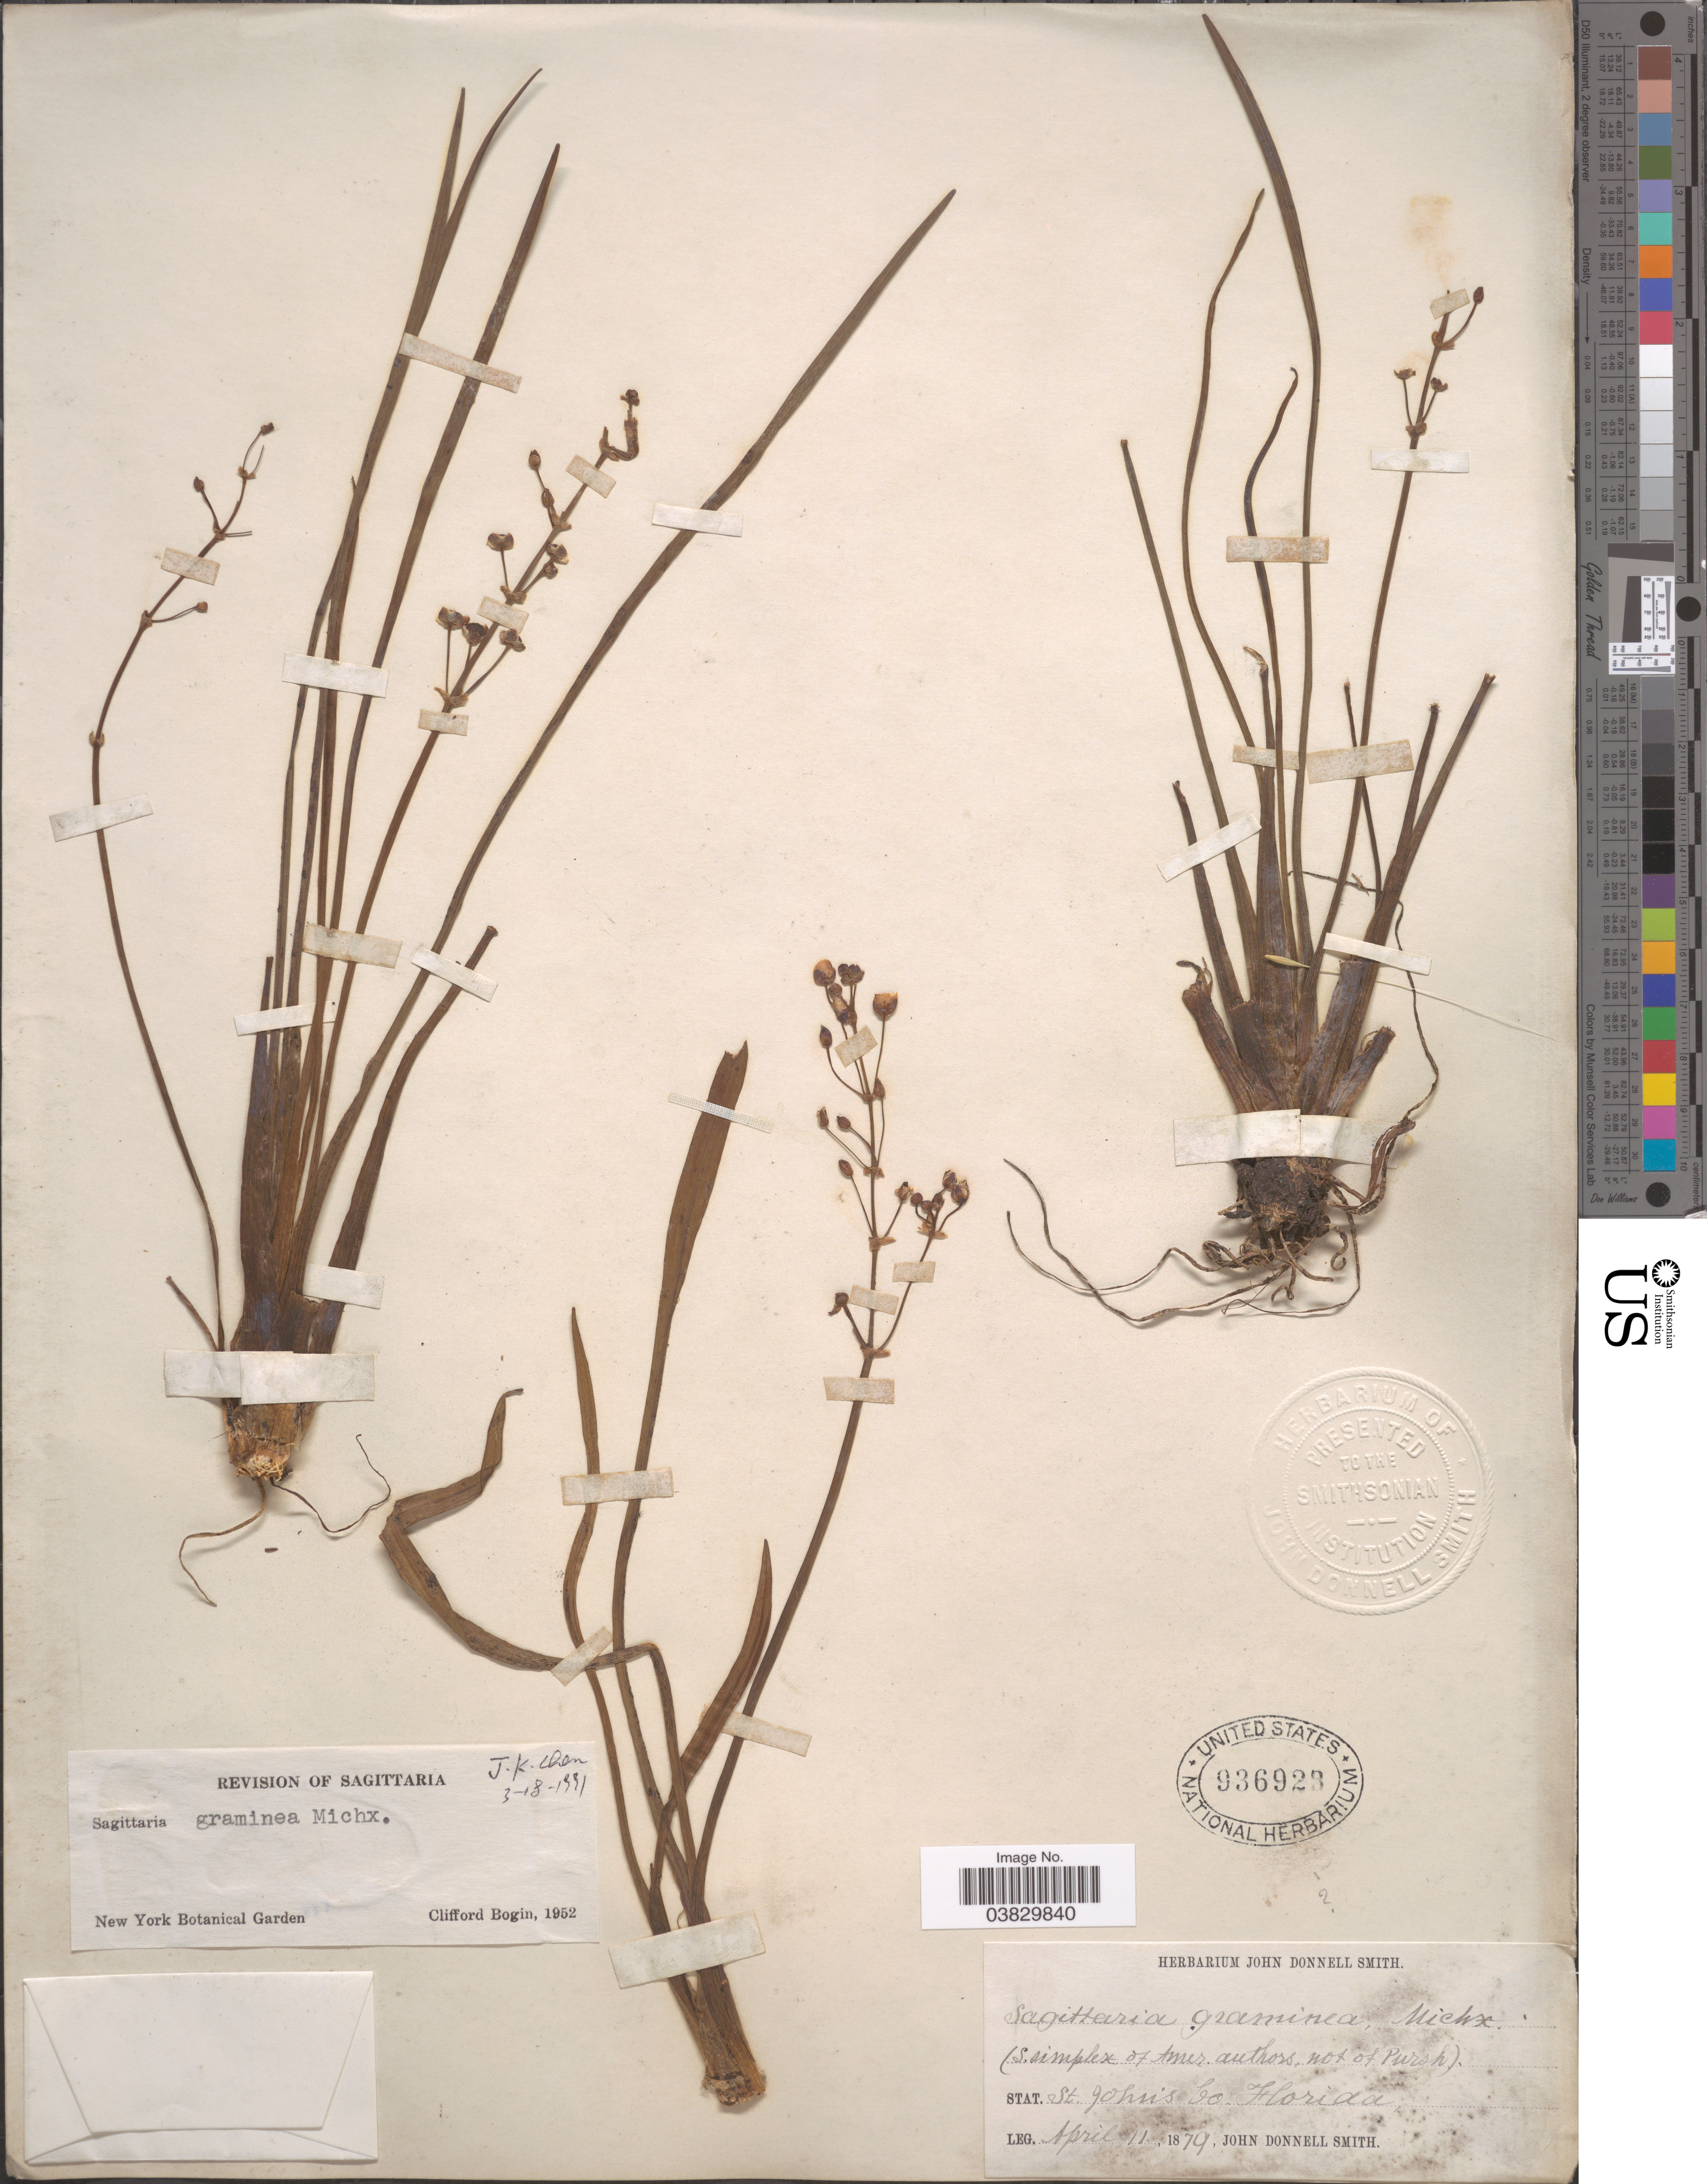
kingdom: Plantae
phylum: Tracheophyta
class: Liliopsida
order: Alismatales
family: Alismataceae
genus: Sagittaria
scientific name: Sagittaria graminea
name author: Michx.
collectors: J. Donnell Smith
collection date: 1879-04-11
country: United States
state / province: Florida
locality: St. John's Co.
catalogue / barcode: US 936923